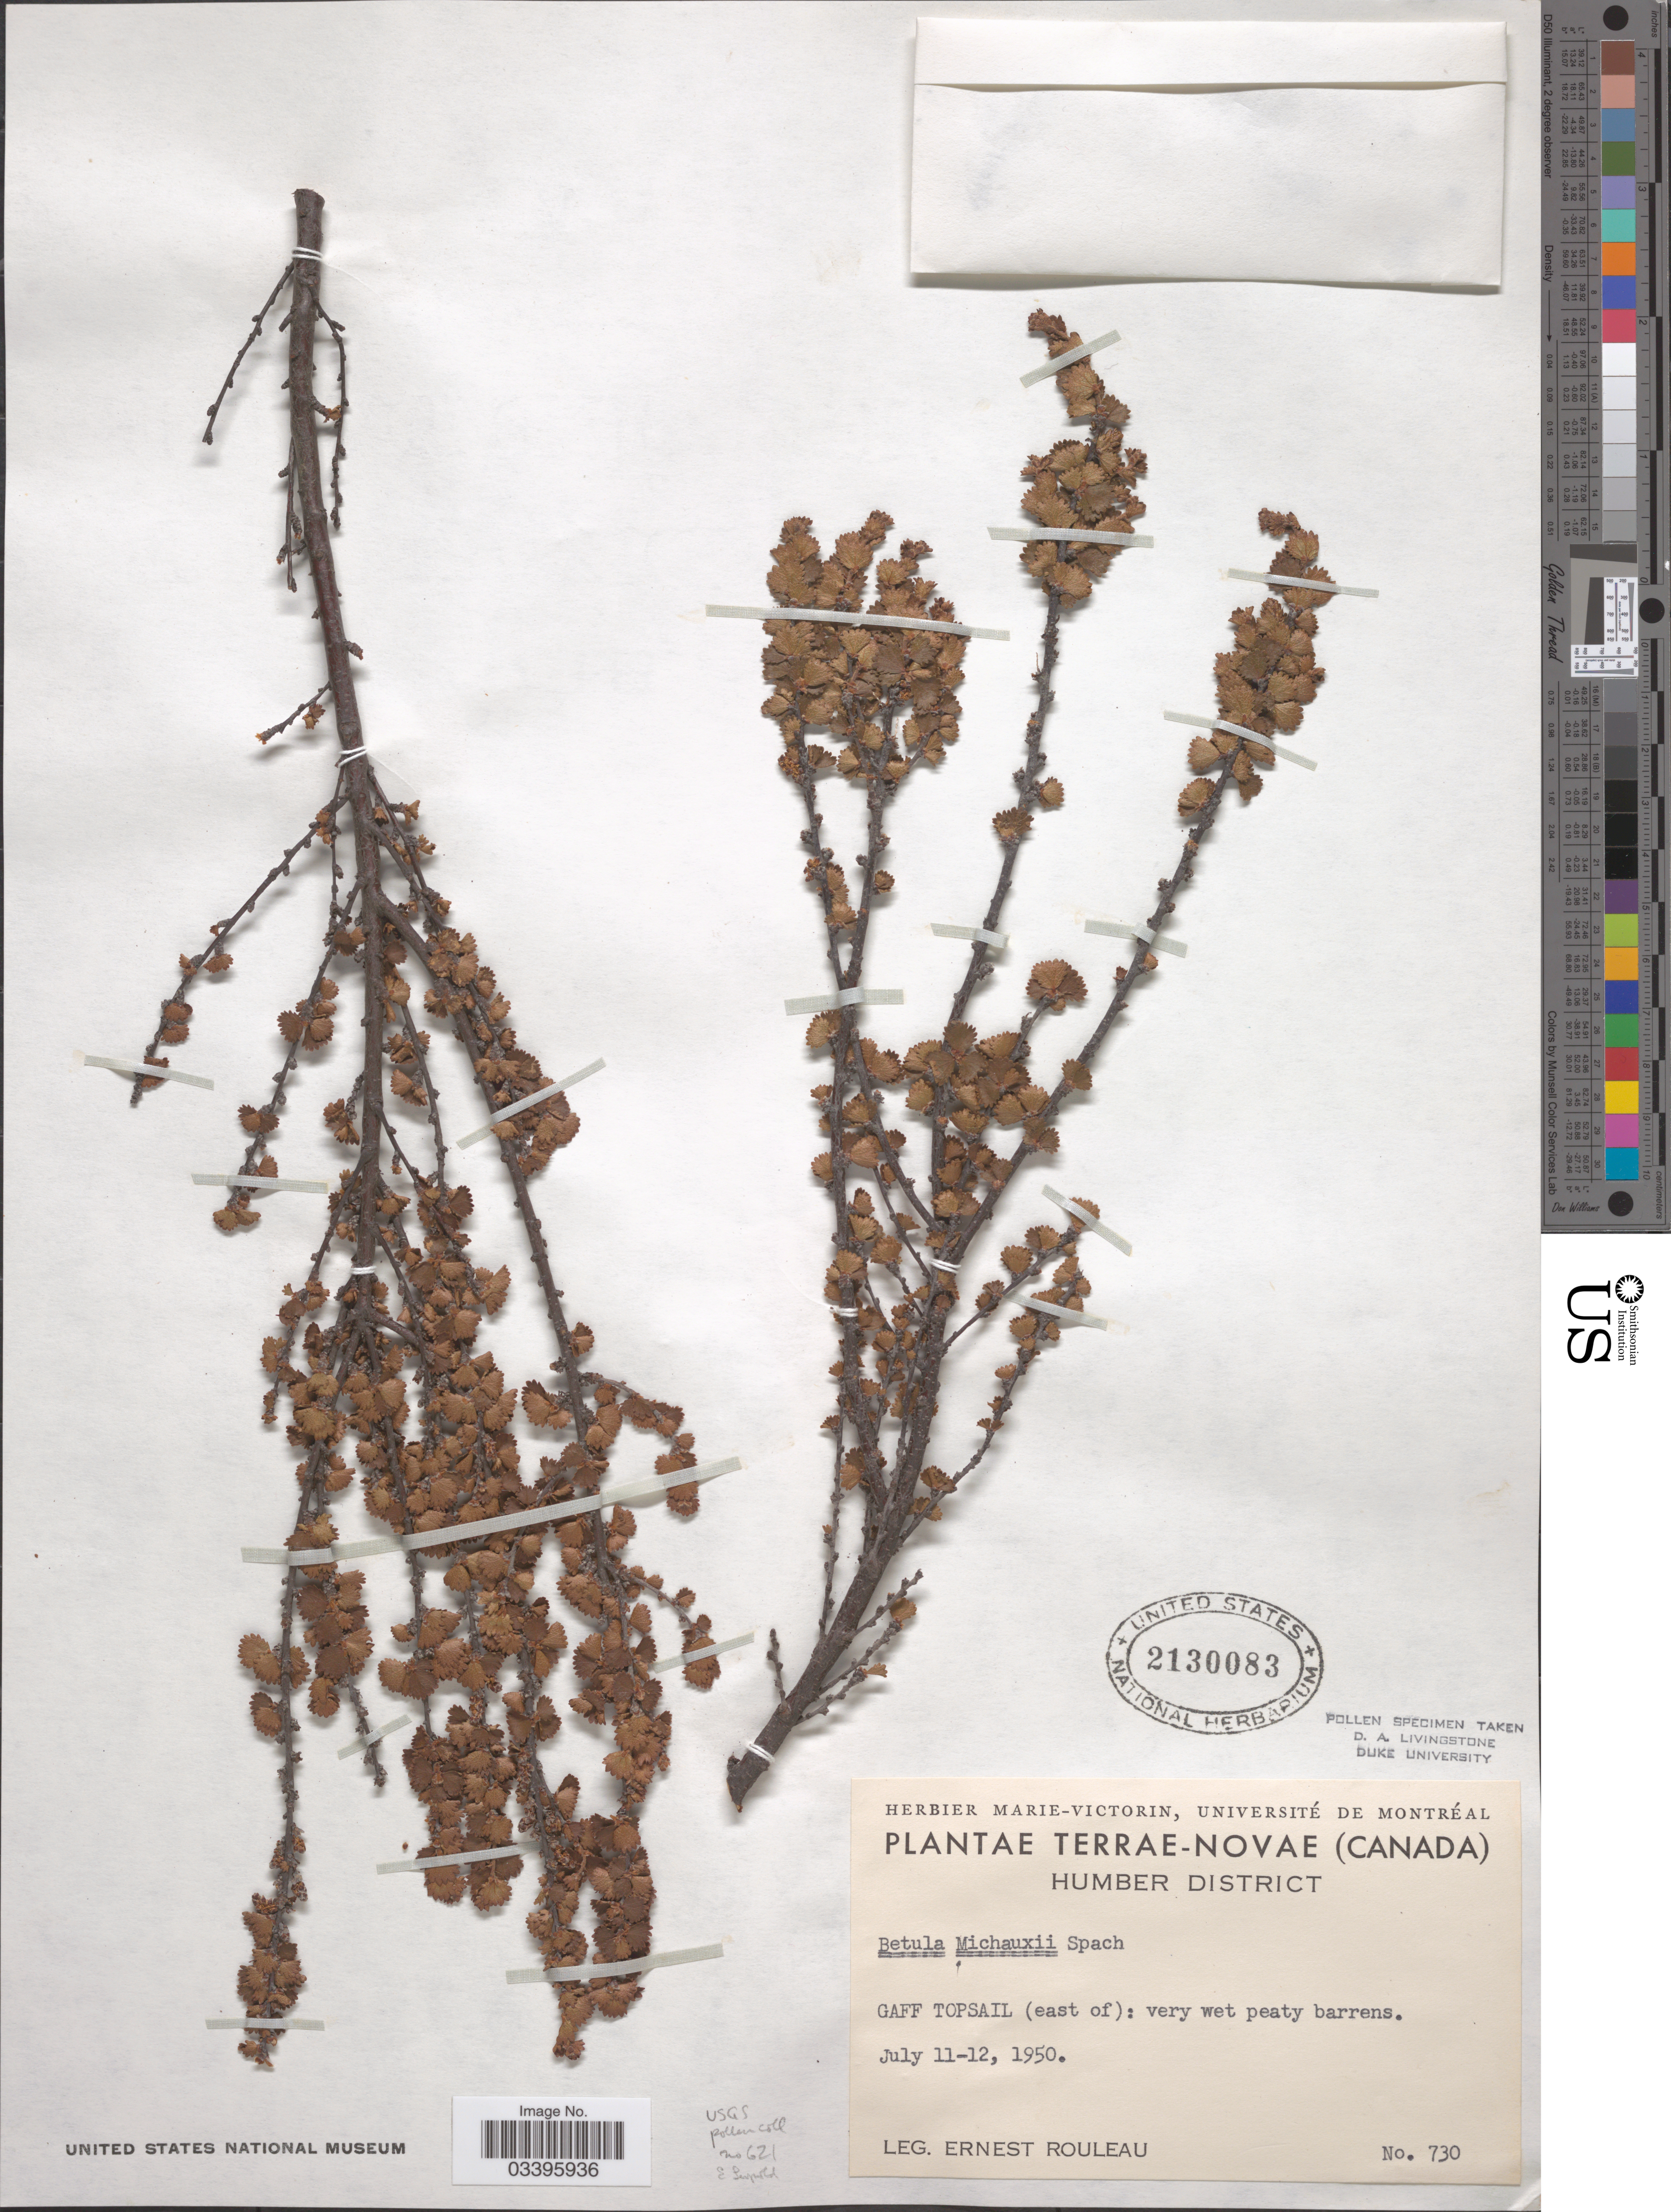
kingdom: Plantae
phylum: Tracheophyta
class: Magnoliopsida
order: Fagales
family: Betulaceae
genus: Betula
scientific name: Betula michauxii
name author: Spach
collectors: J. Rouleau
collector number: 730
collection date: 1950-07-11/1950-07-12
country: Canada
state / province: Newfoundland and Labrador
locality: Terrae-Novae. Humber District. Gaff Topsail (east of).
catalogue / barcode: US 2130083